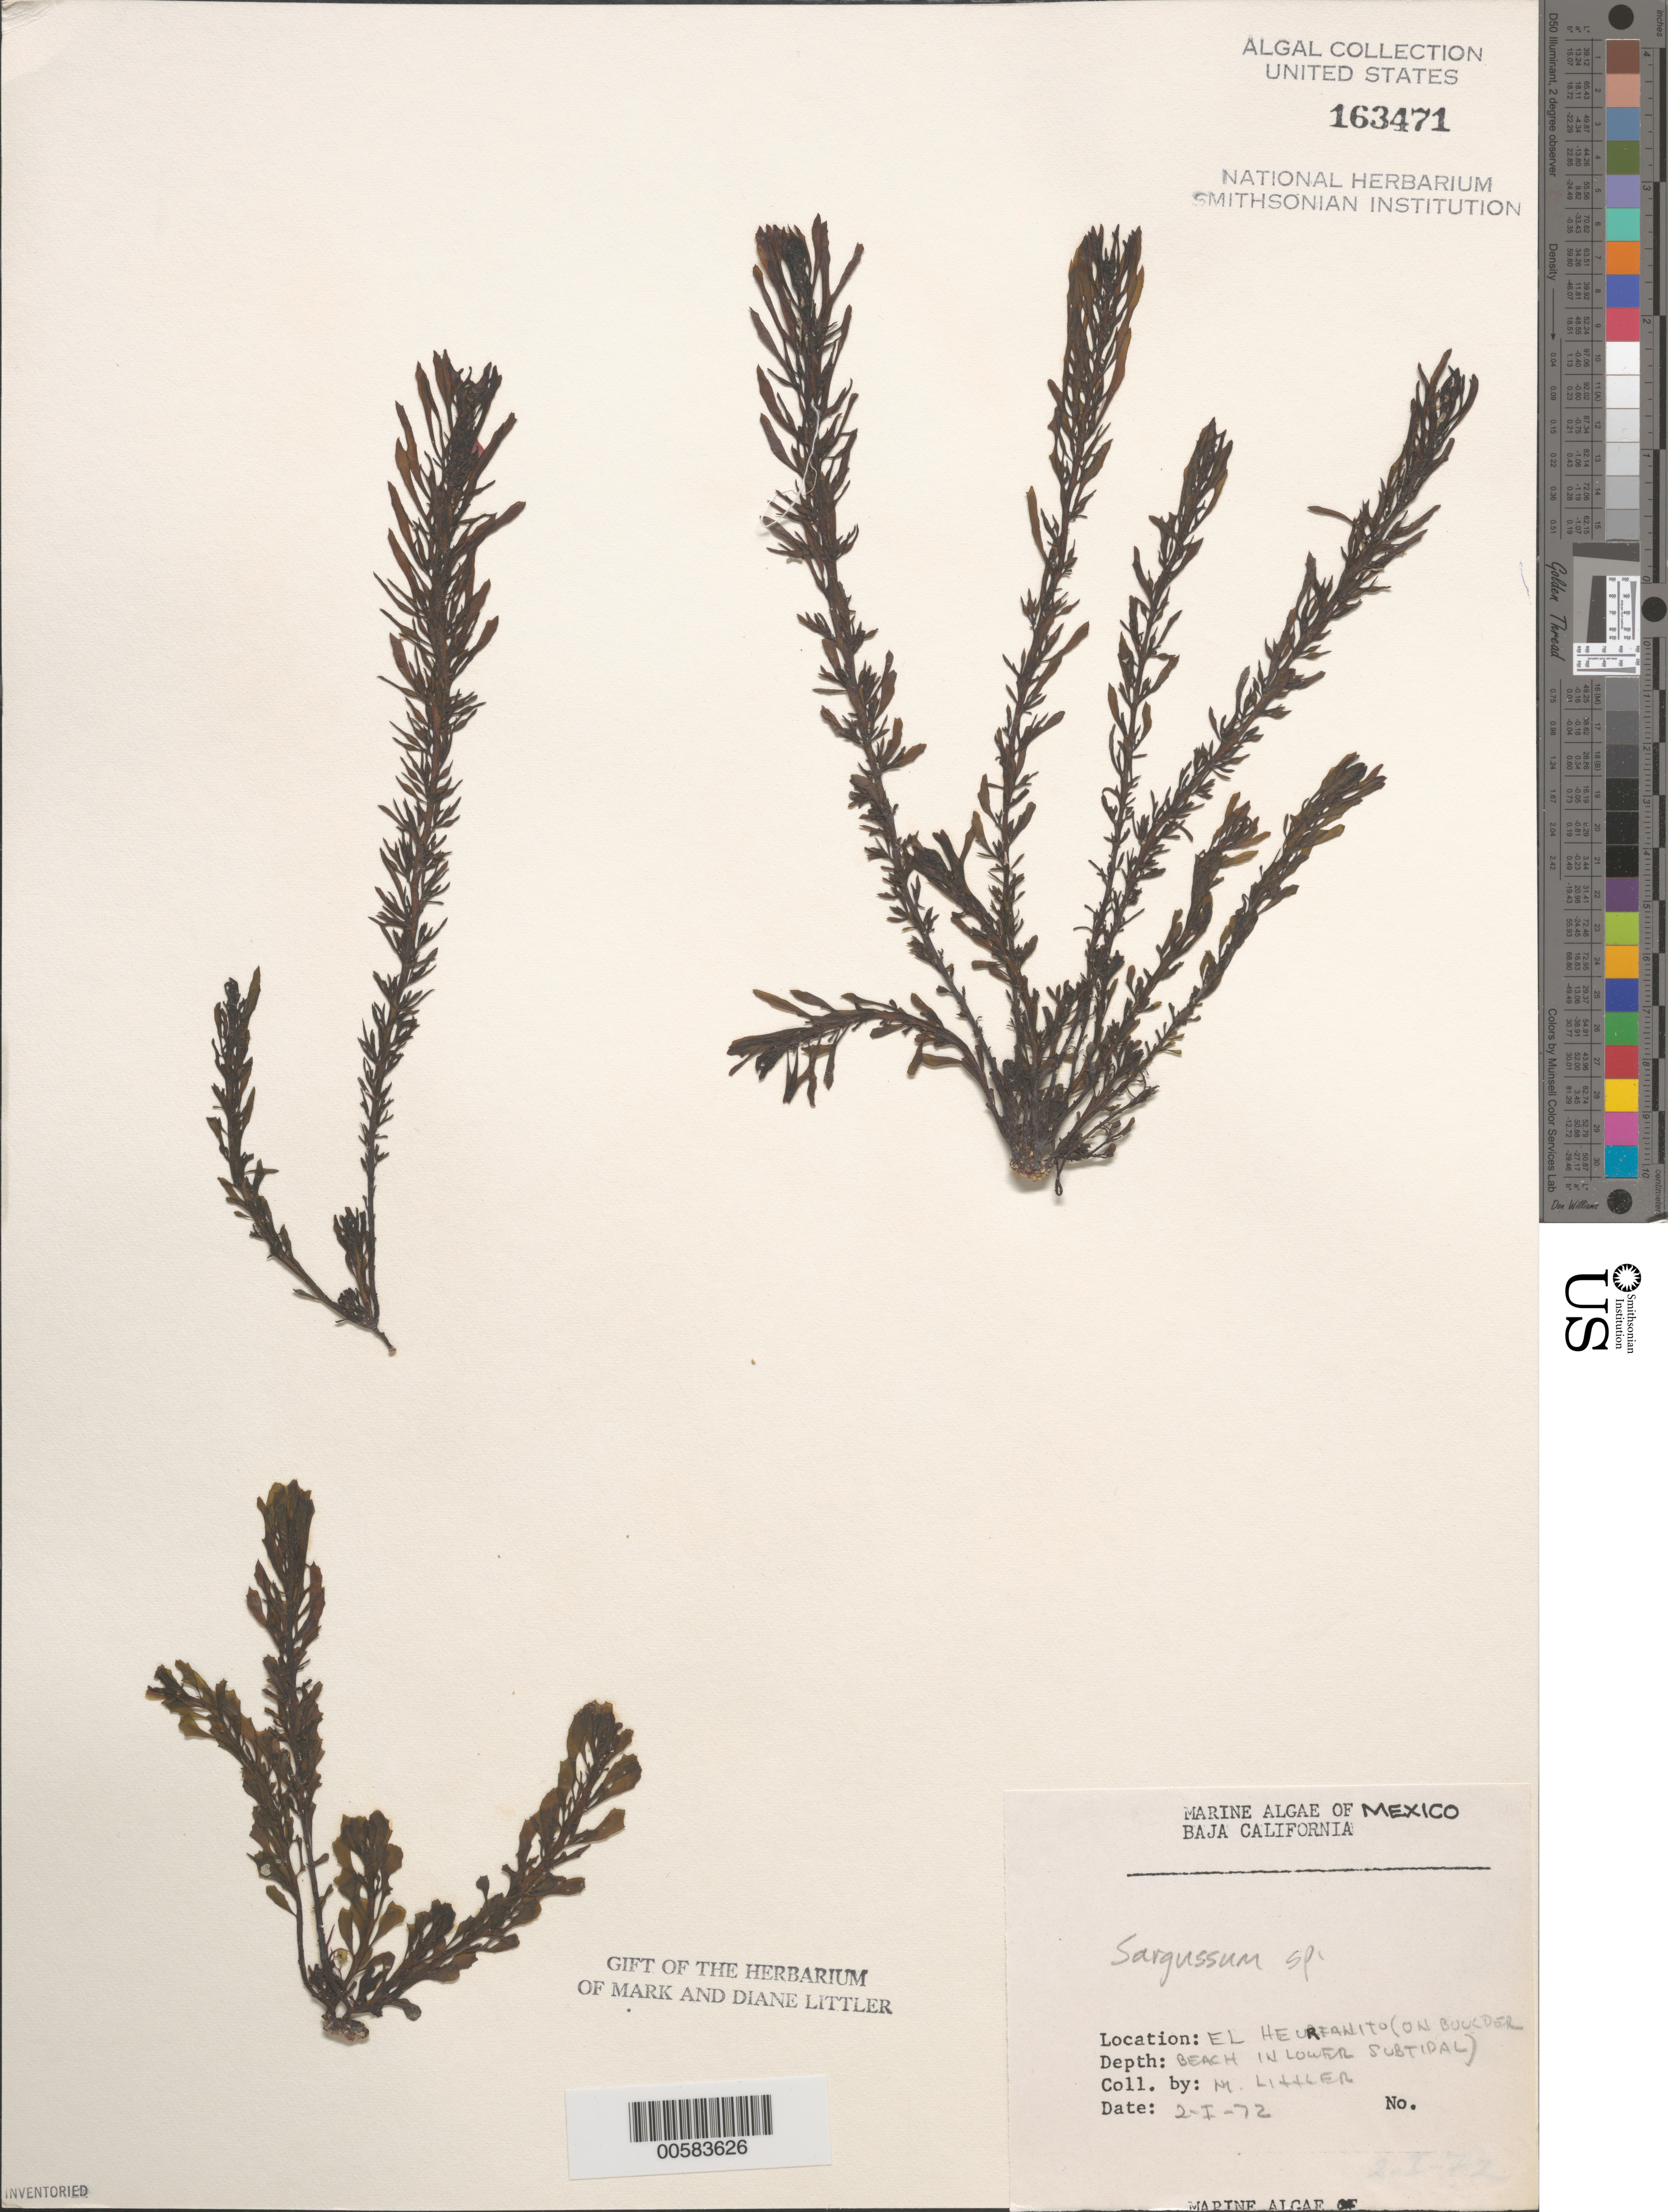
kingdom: Chromista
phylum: Ochrophyta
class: Phaeophyceae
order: Fucales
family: Sargassaceae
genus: Sargassum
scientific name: Sargassum sp.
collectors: M. M. Littler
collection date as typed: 02 Jan 1972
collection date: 1972-01-02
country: Mexico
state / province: Baja California Norte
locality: El Heurfanito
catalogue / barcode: US 163471